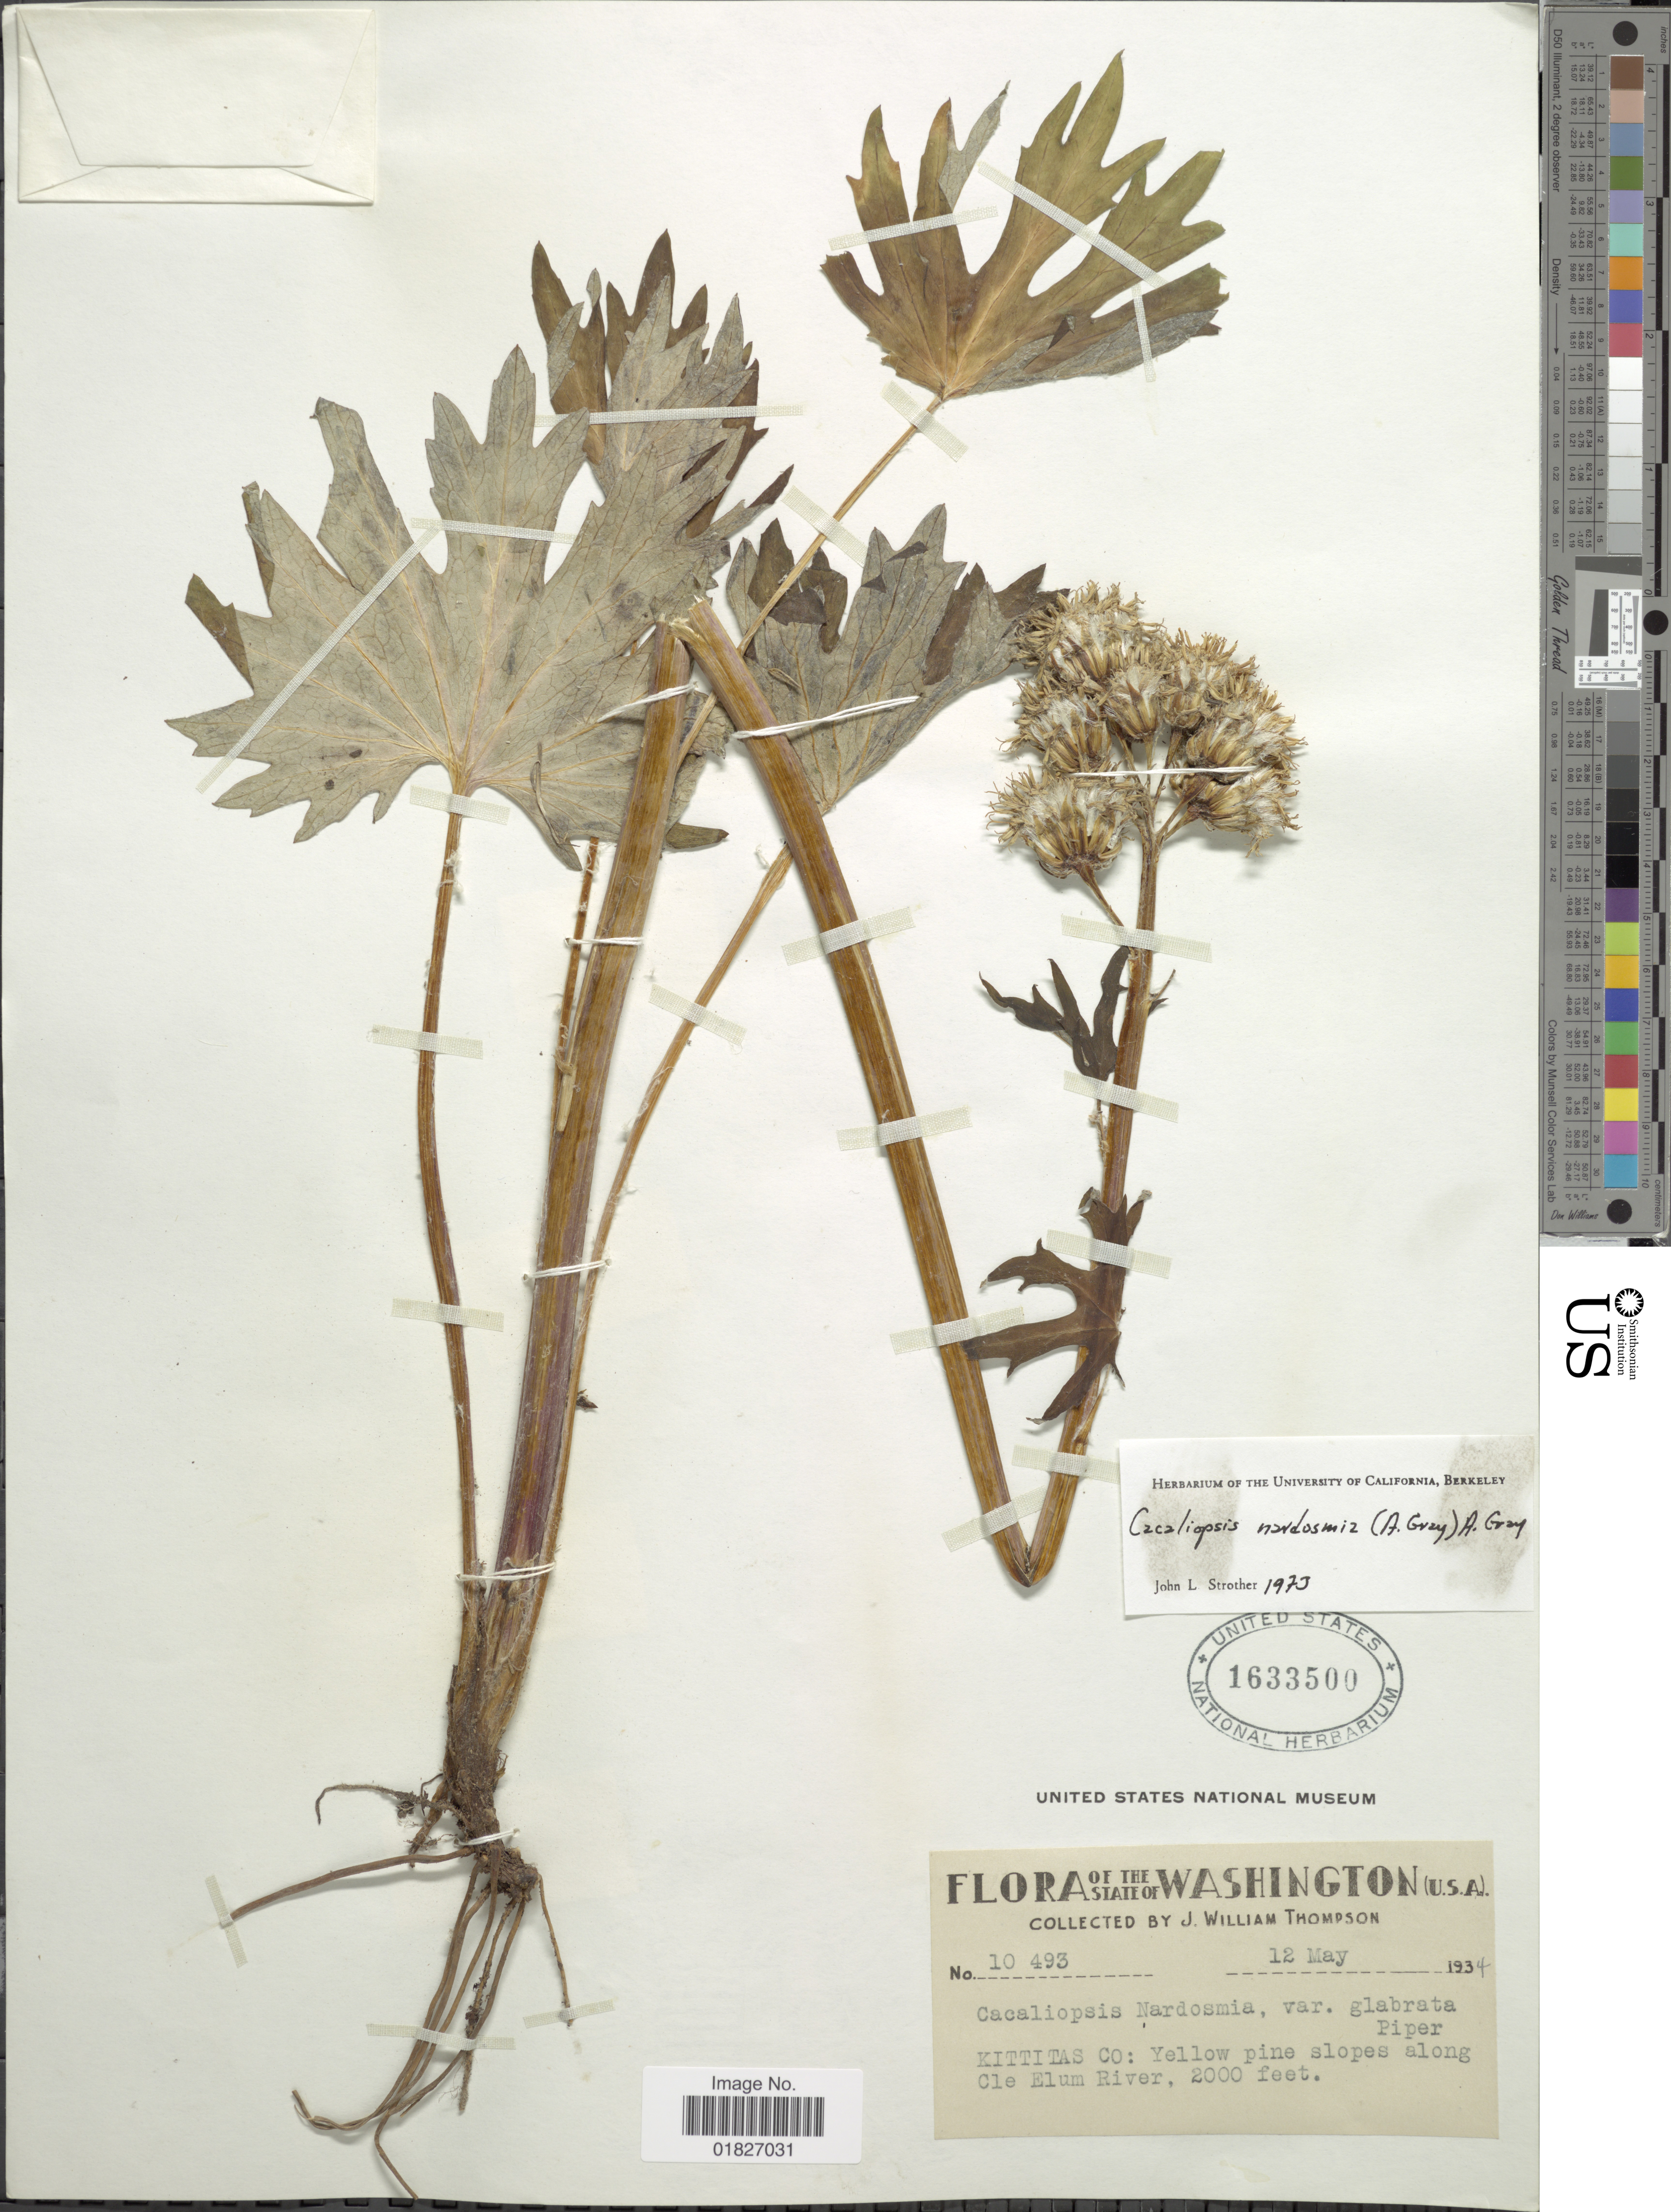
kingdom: Plantae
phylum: Tracheophyta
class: Magnoliopsida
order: Asterales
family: Asteraceae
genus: Cacaliopsis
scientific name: Cacaliopsis nardosmia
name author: A. Gray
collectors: J. W. Thompson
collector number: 10493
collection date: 1934-05-12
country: United States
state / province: Washington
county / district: Kittitas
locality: Kittitas Co, along Cle Elum River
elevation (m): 610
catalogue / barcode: US 1633500